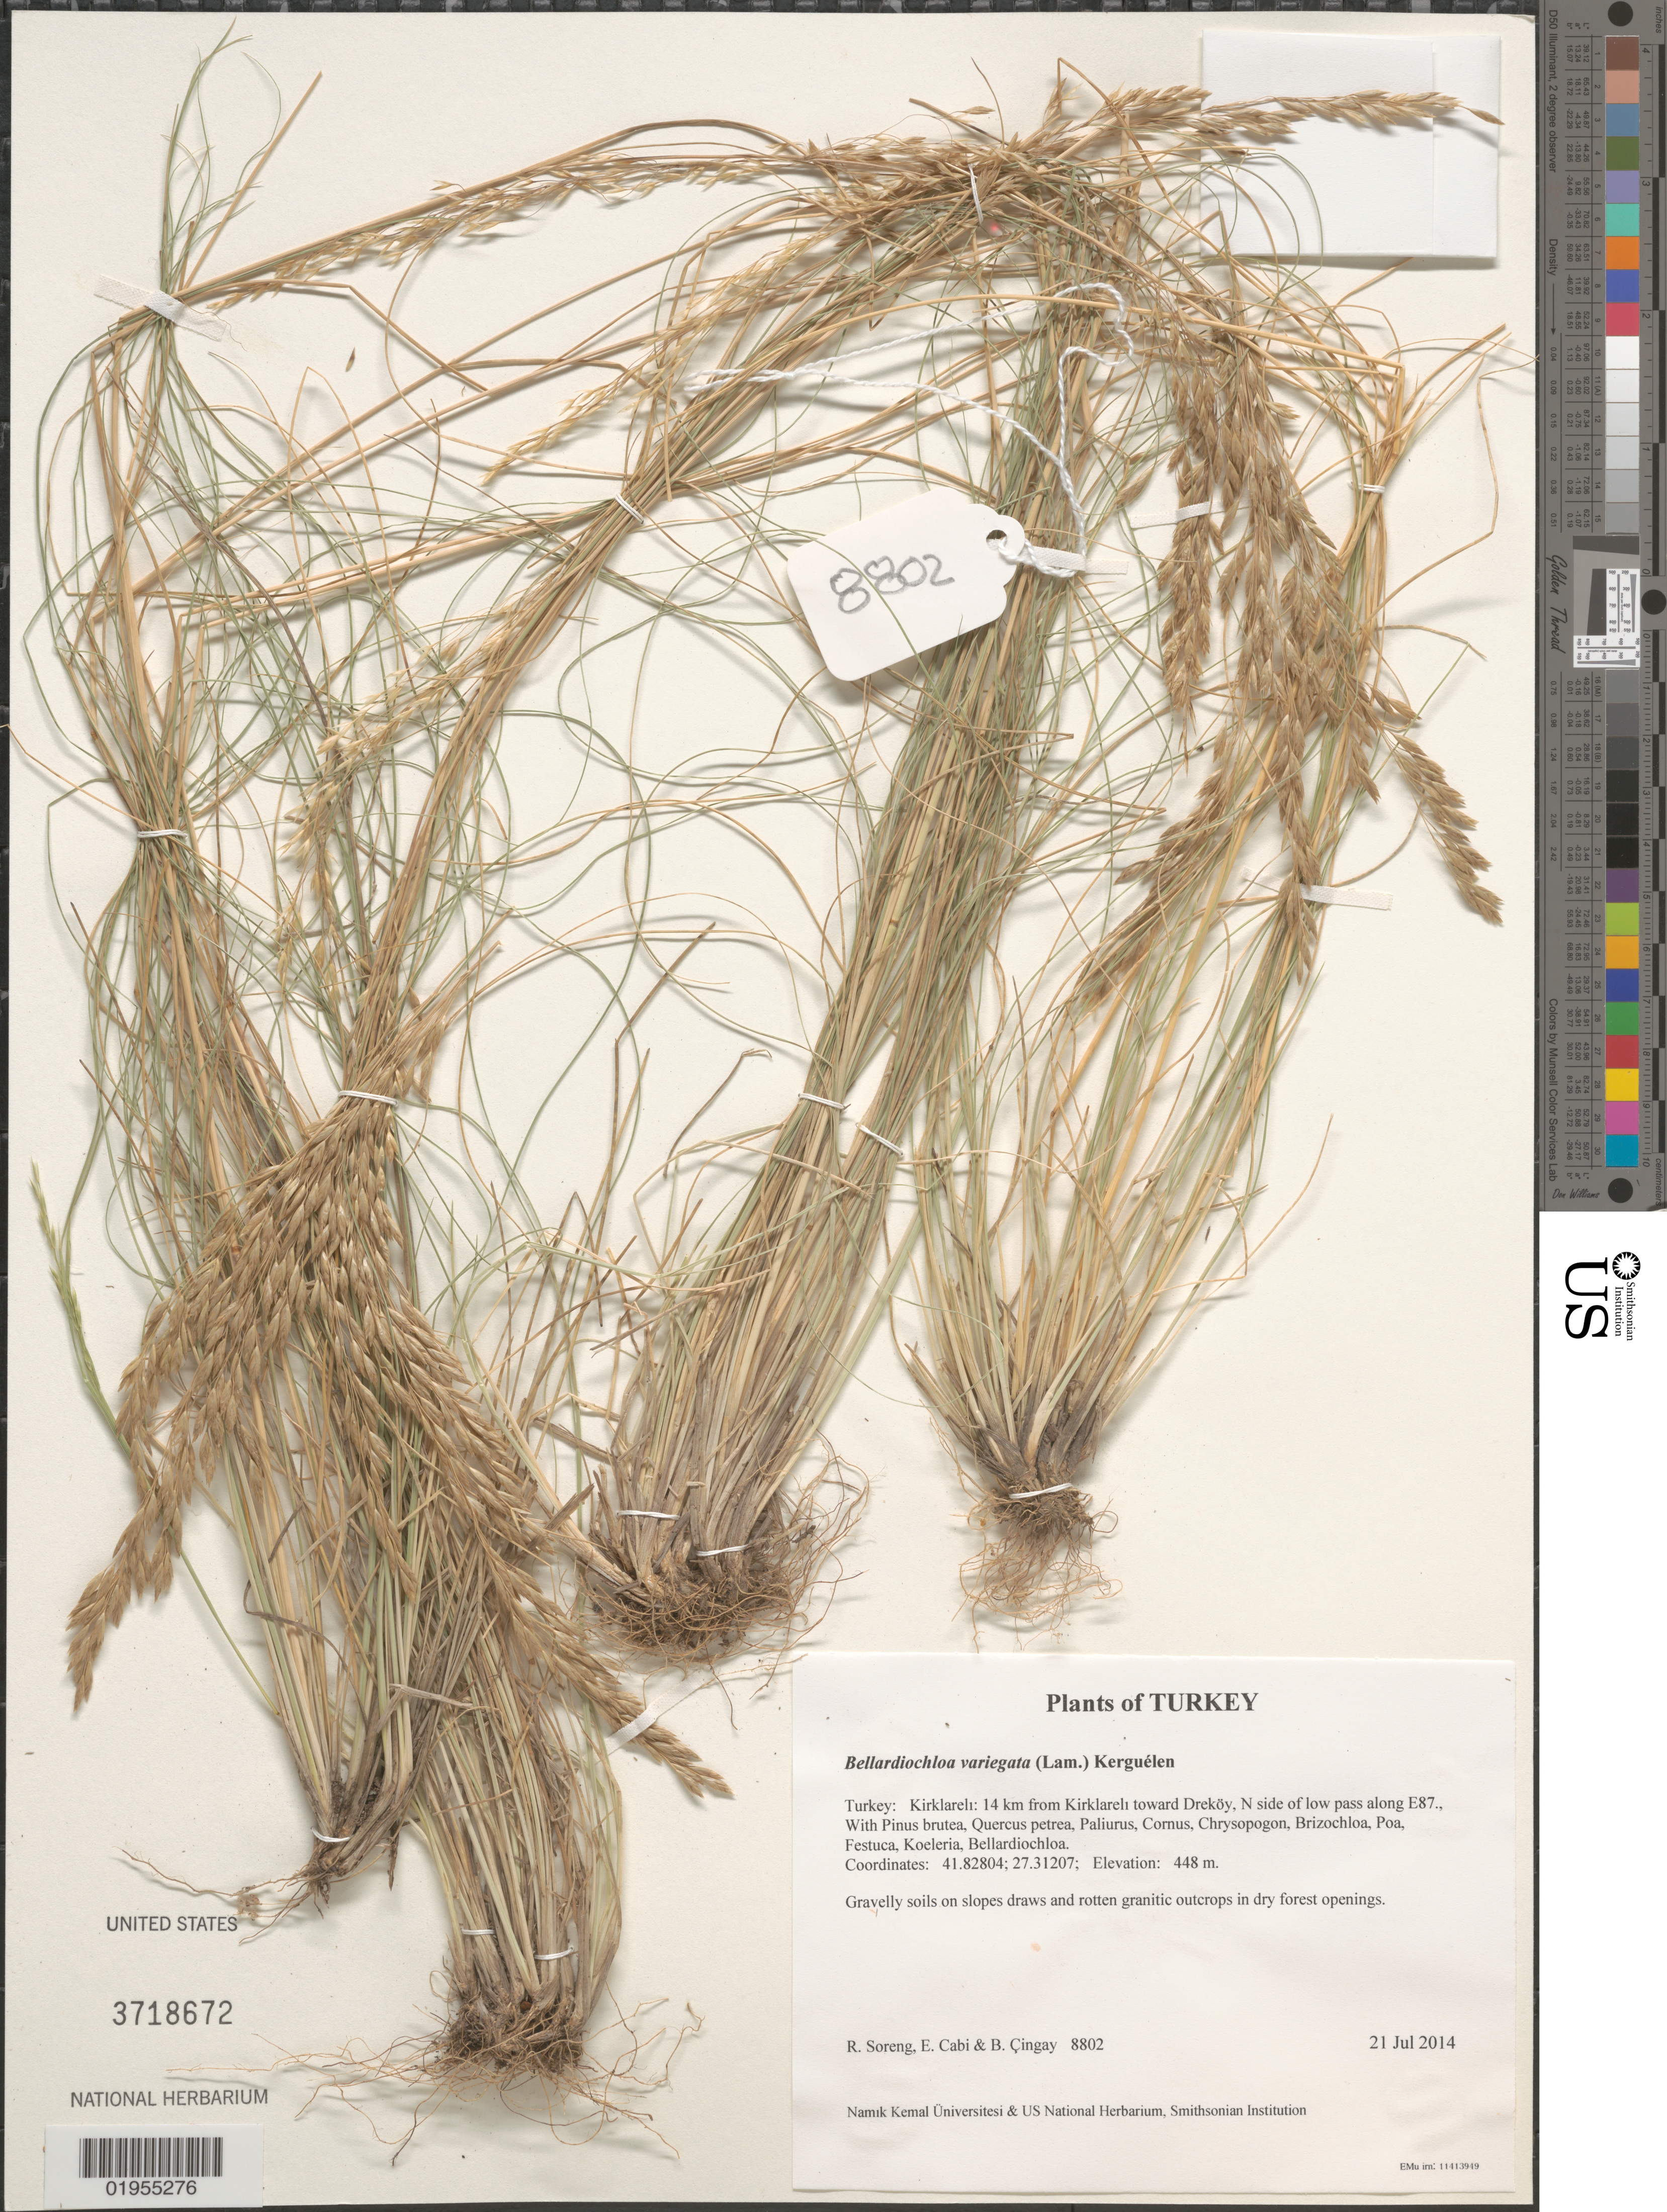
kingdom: Plantae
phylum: Tracheophyta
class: Liliopsida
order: Poales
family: Poaceae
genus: Bellardiochloa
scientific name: Bellardiochloa variegata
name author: (Lam.) Kerguélen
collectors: R. J. Soreng, E. Cabi & B. Çıngay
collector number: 8802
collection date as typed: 21 Jul 2014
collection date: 2014-07-21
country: Turkey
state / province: Kirklareli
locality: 14 km from Kirklareli toward Dreköy, N side of low pass along E87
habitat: Gravelly soils on slopes draws and rotten granitic outcrops in dry forest openings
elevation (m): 448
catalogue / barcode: US 3718672